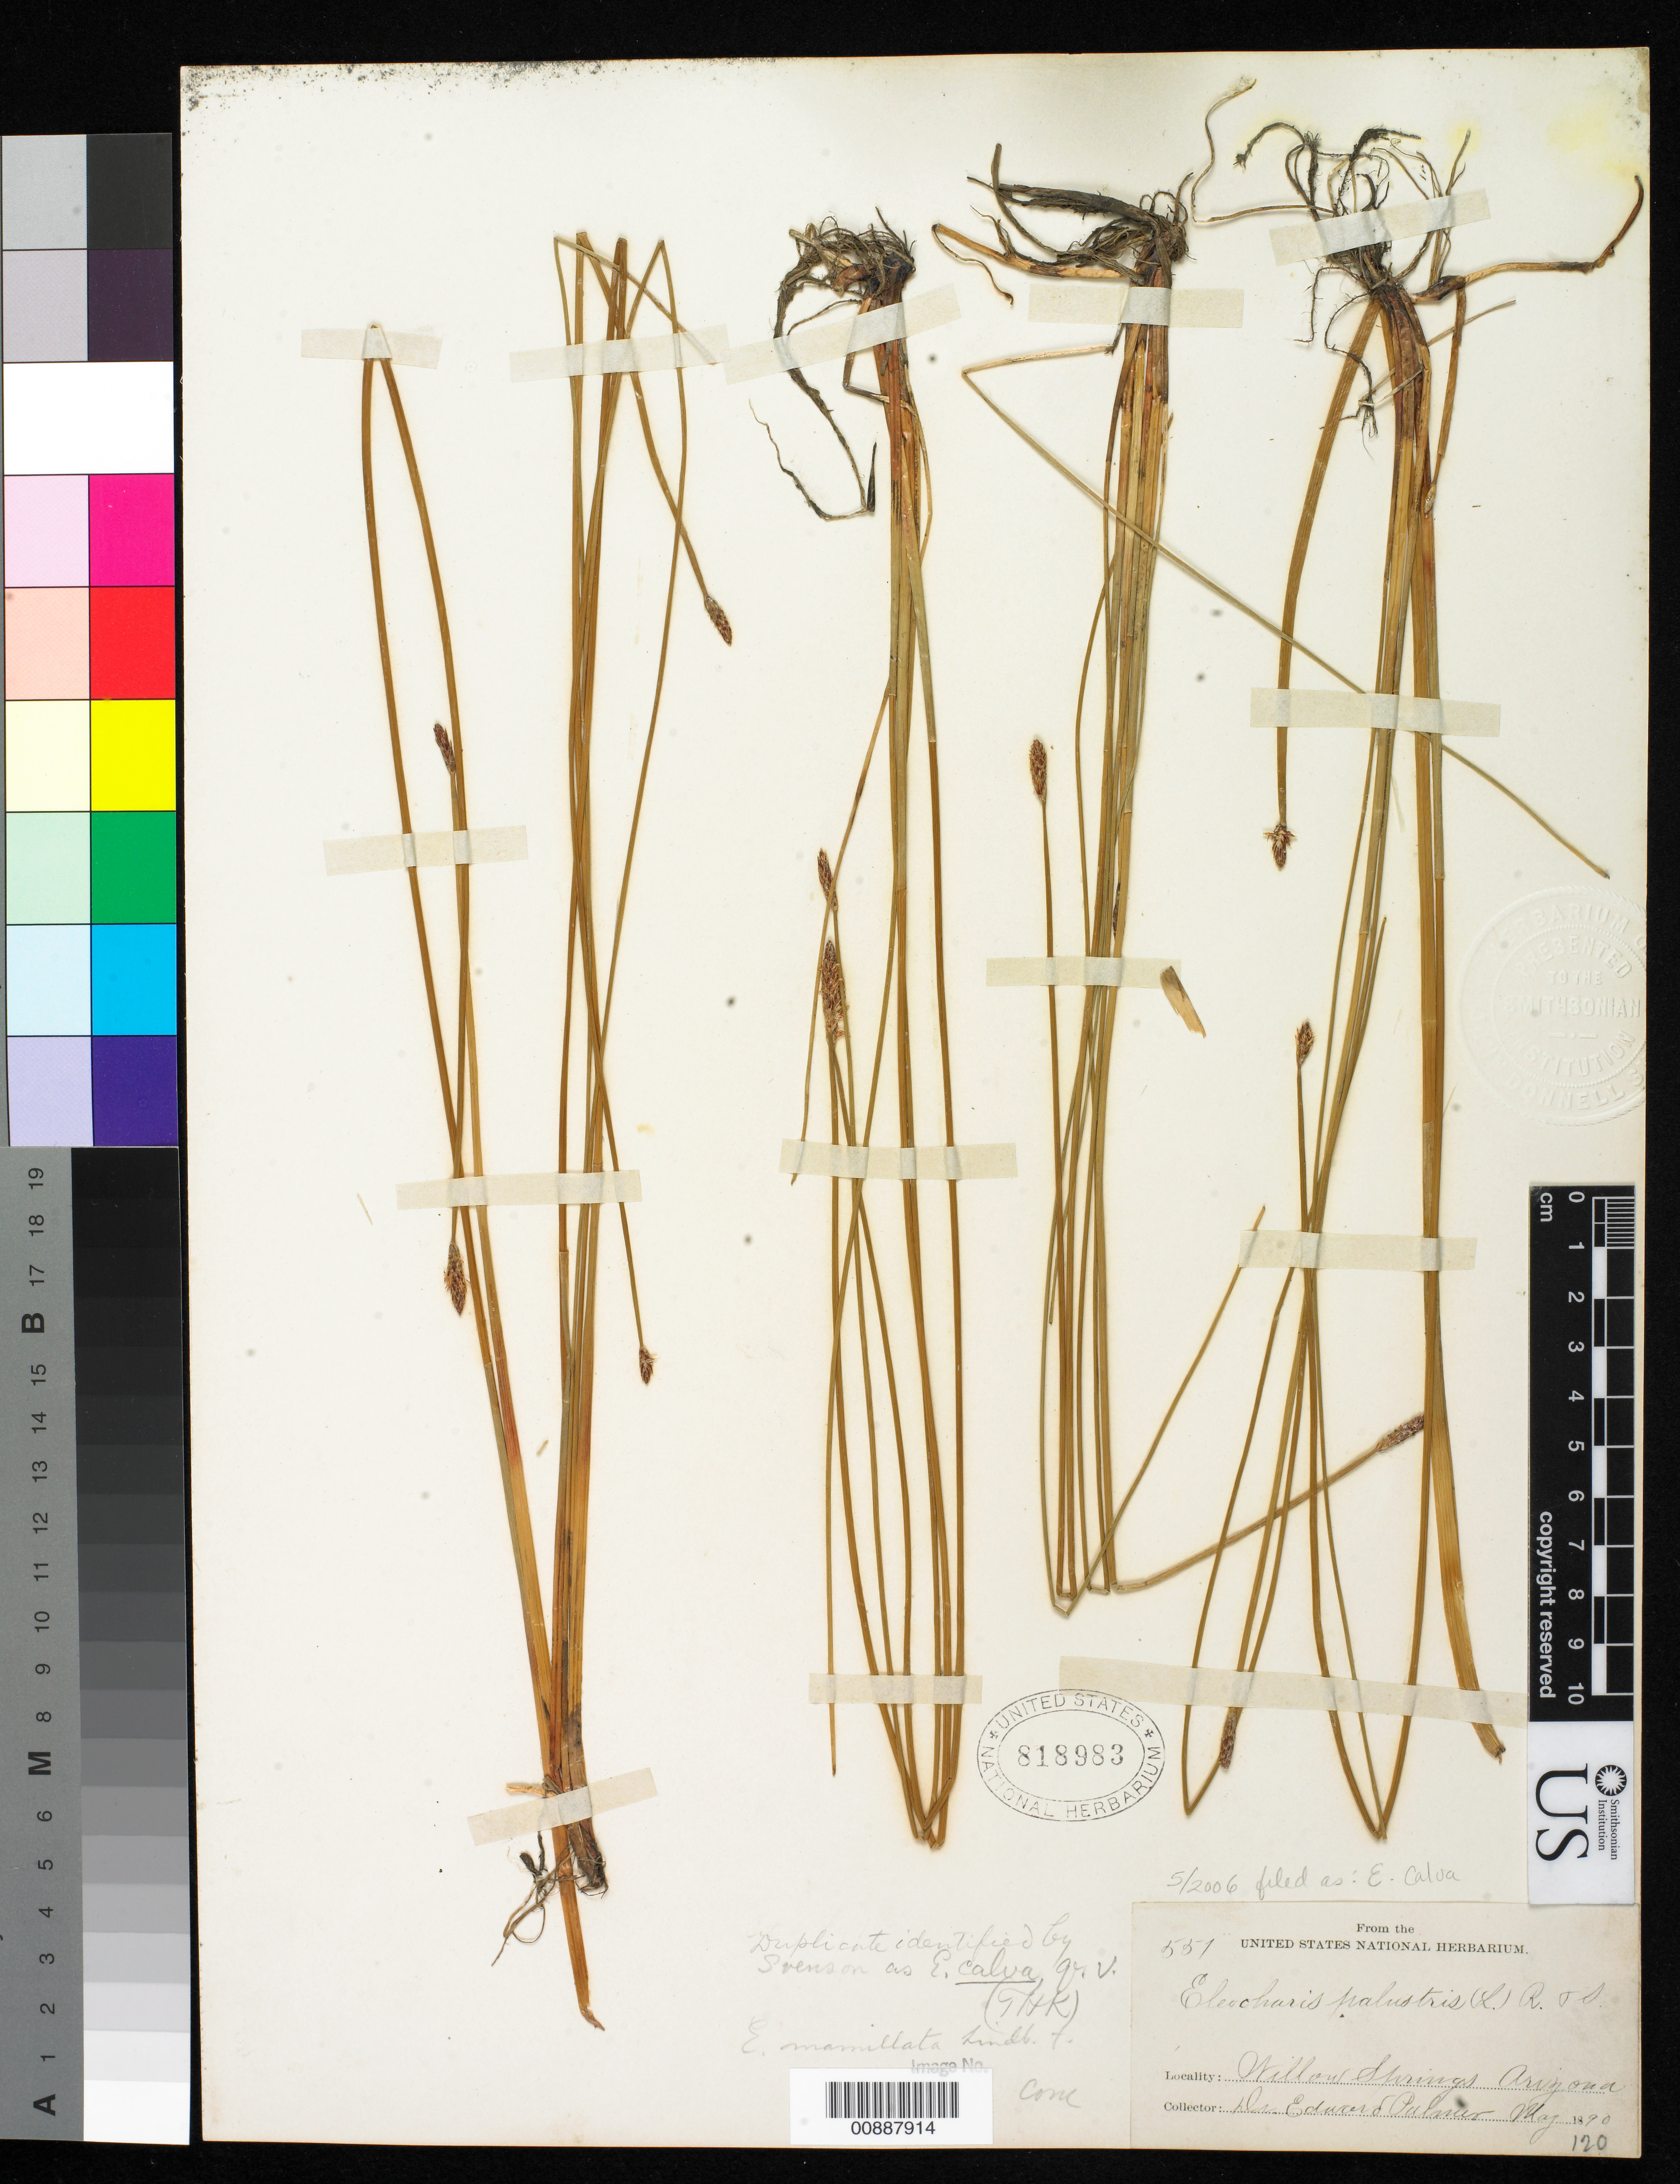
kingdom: Plantae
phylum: Tracheophyta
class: Liliopsida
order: Poales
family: Cyperaceae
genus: Eleocharis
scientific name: Eleocharis palustris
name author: (L.) Roem. & Schult.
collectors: E. Palmer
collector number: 551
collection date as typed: May 1890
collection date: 1890-05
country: United States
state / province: Arizona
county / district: Coconino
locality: Willow Spring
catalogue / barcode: US 818983